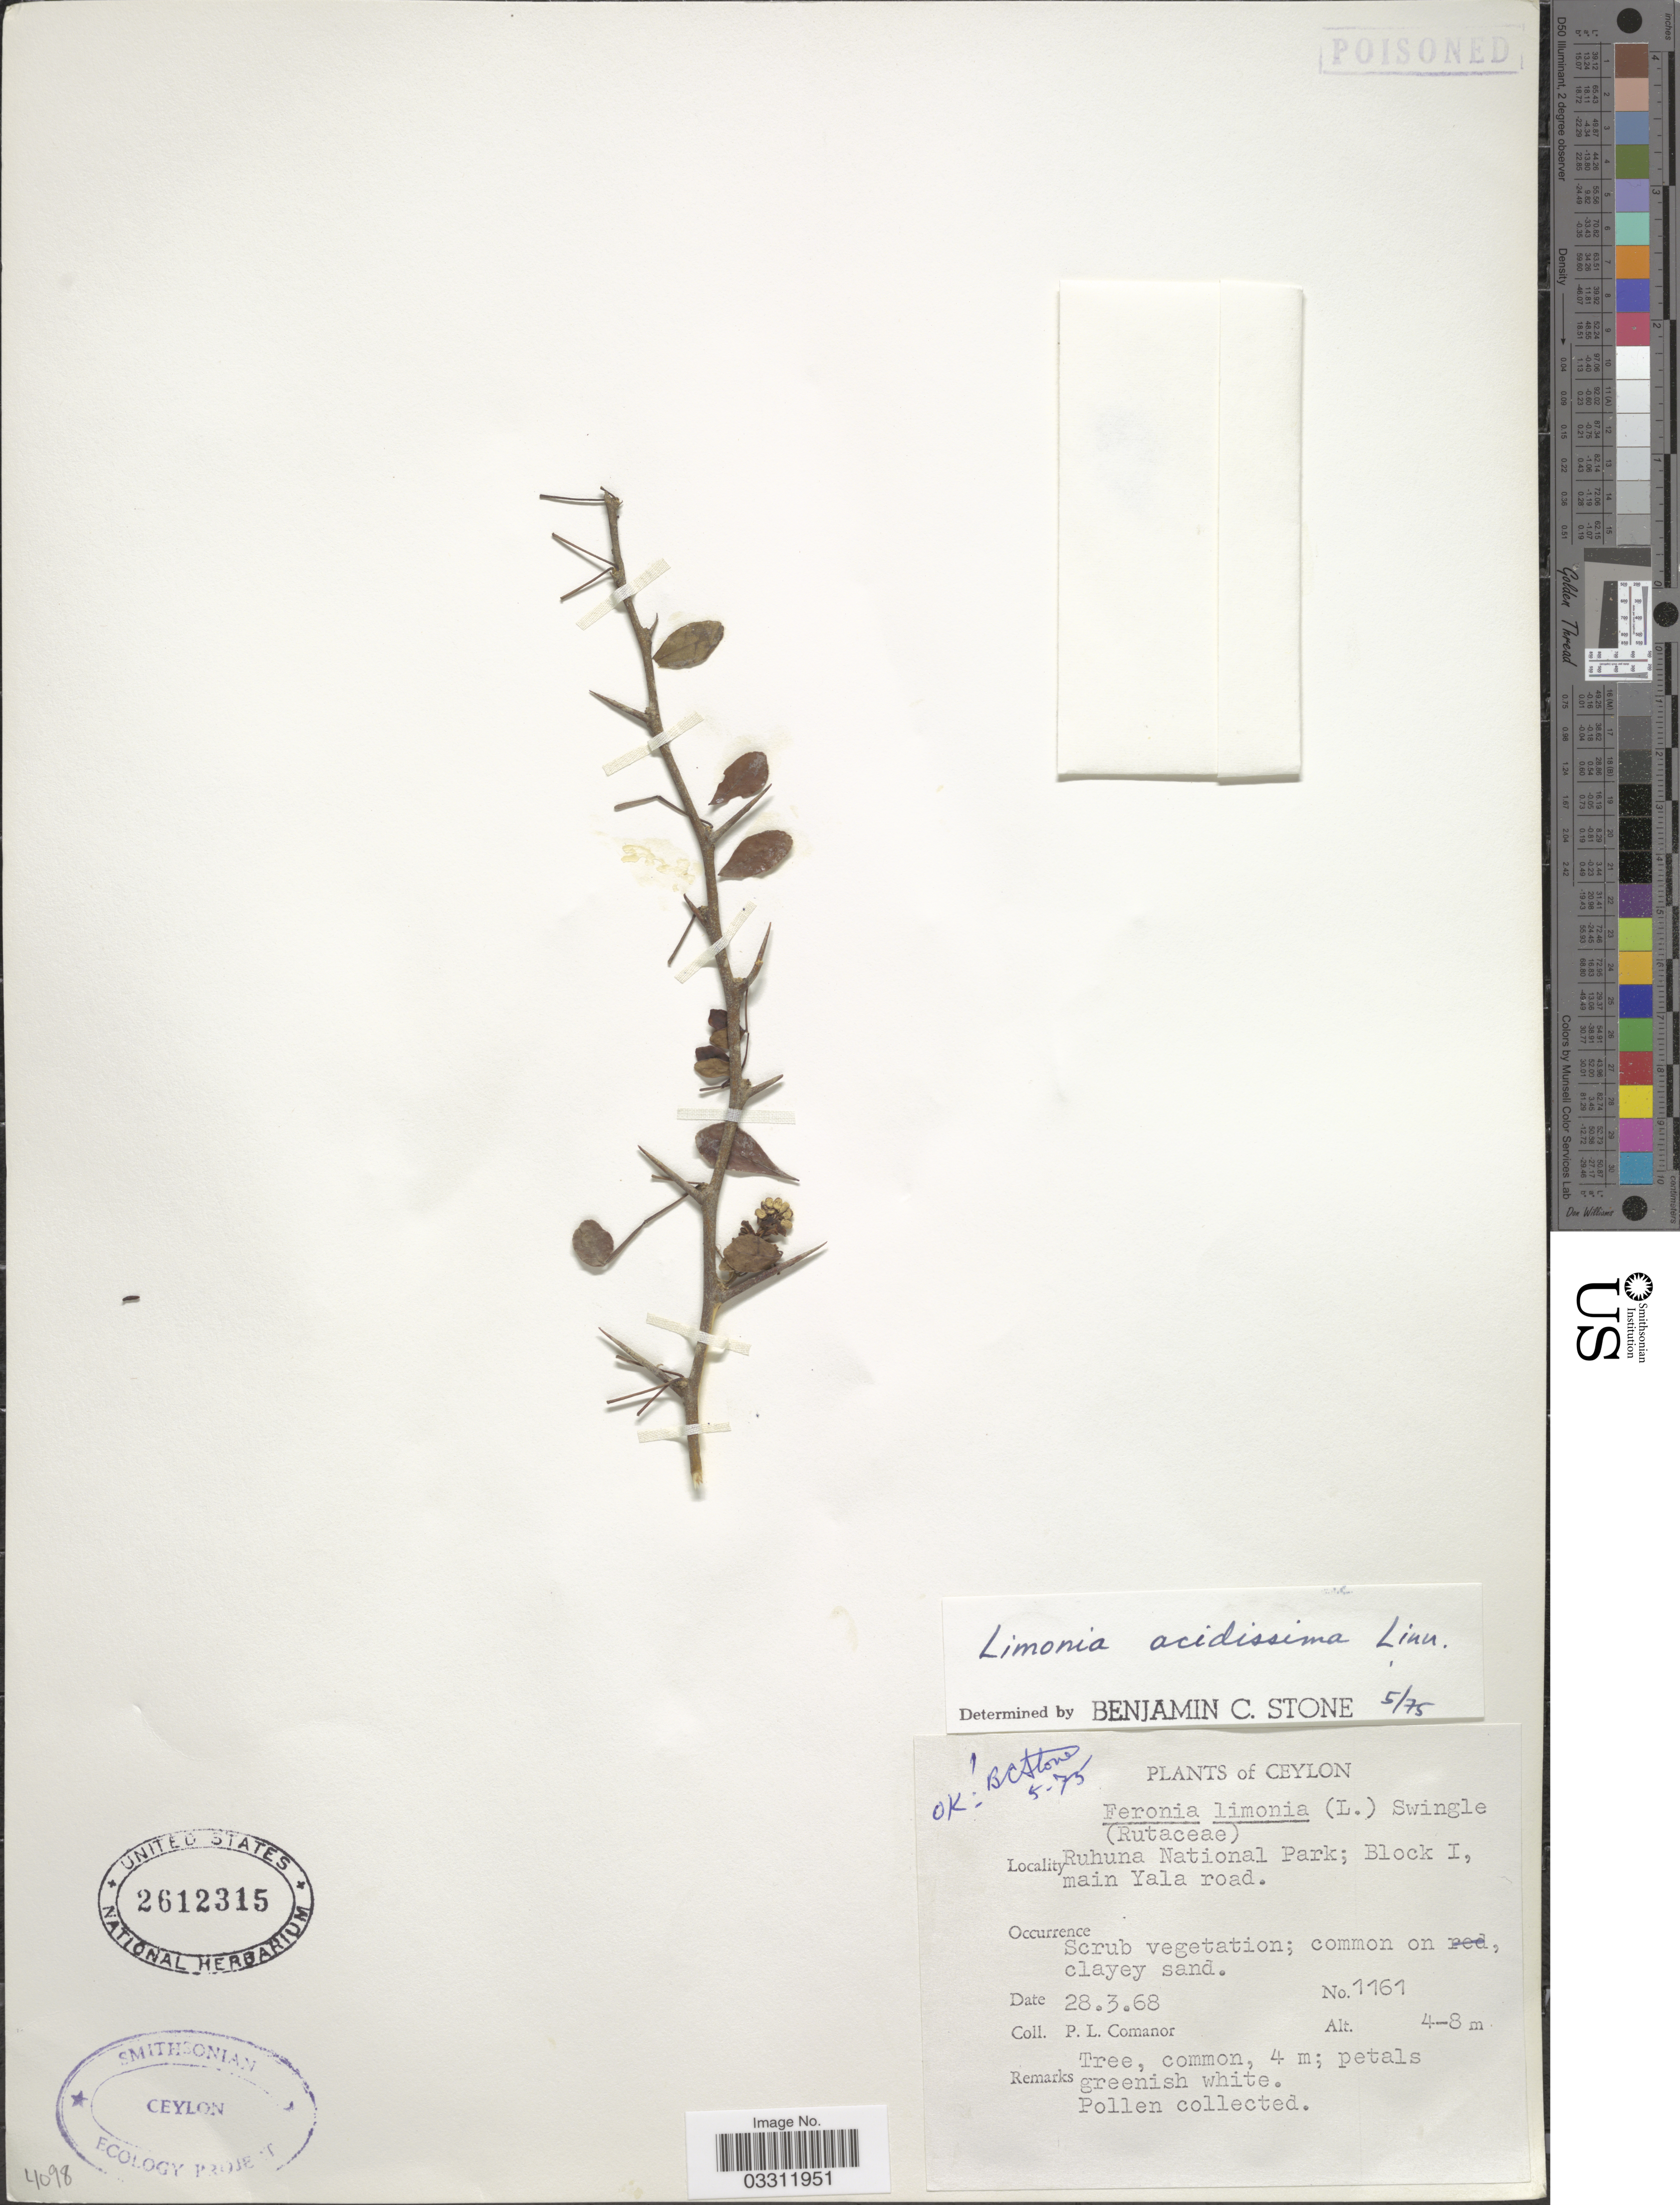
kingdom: Plantae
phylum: Tracheophyta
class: Magnoliopsida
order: Sapindales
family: Rutaceae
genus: Limonia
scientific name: Limonia acidissima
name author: L.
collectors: P. Comanor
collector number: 1161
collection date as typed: Transcribed d/m/y: 28/3/68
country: Sri Lanka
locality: Ceylon. Ruhuna National Park; Block I, main Yala road.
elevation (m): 4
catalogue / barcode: US 2612315